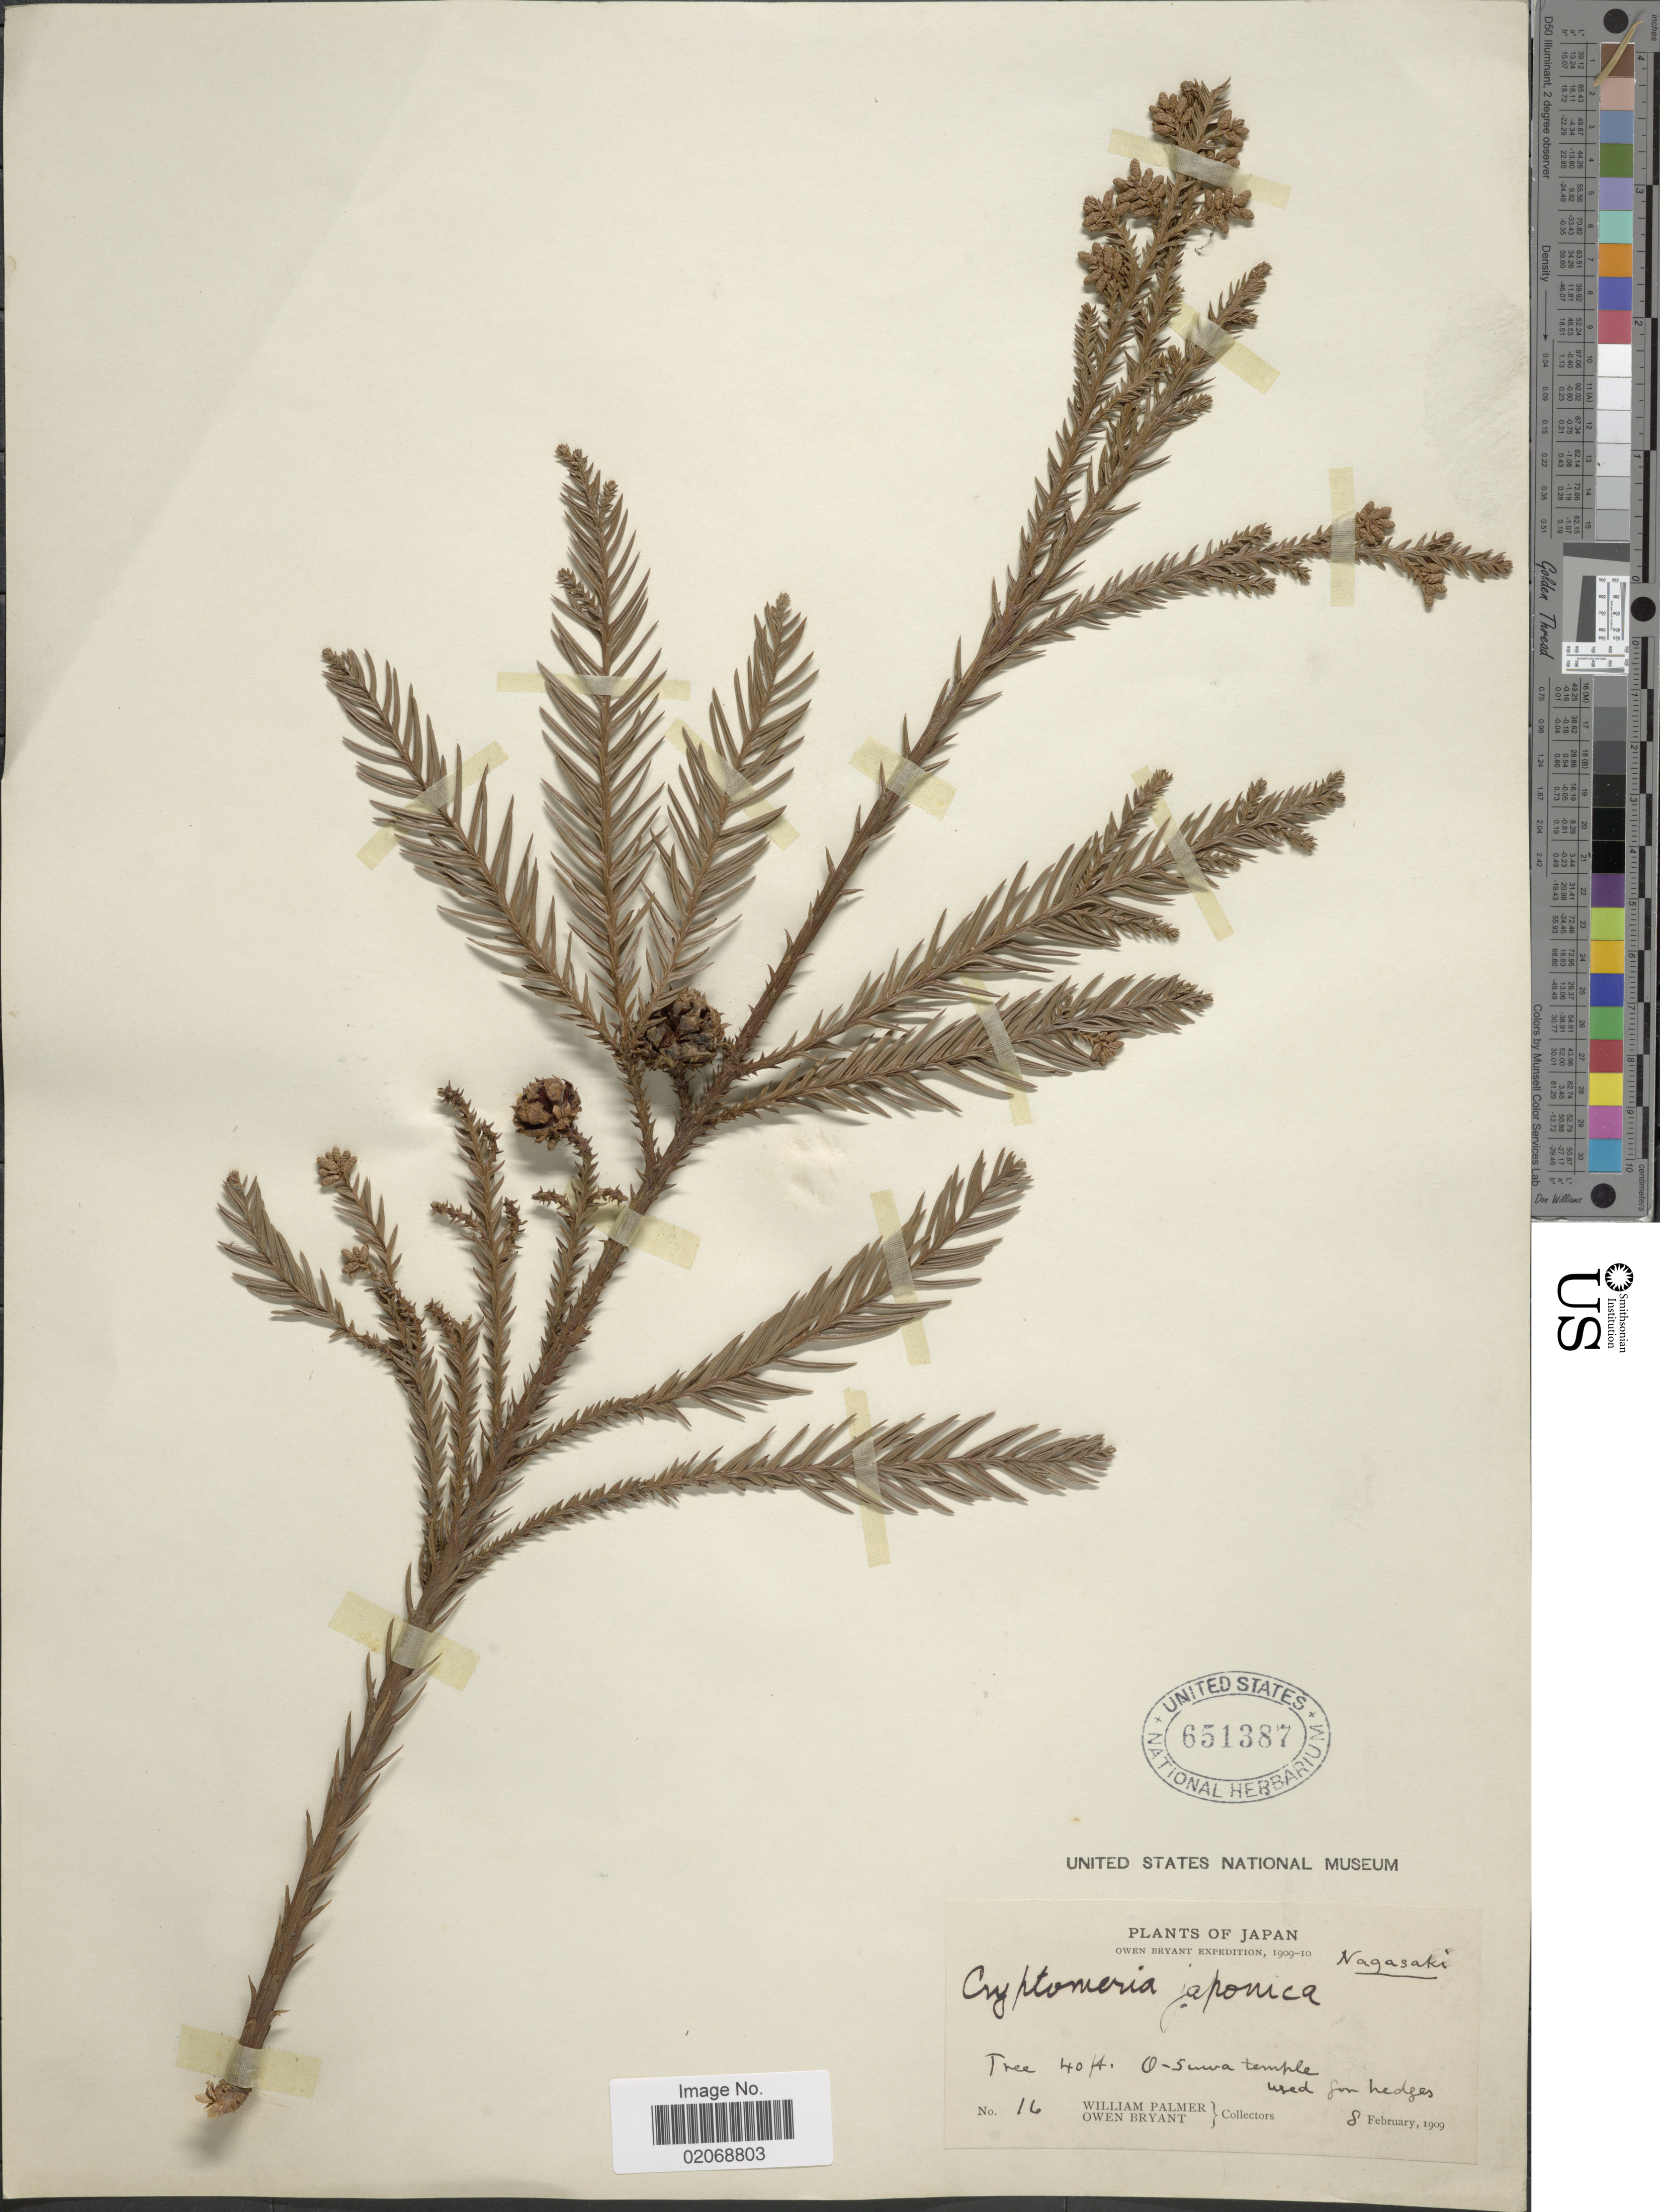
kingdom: Plantae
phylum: Tracheophyta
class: Pinopsida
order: Pinales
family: Cupressaceae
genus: Cryptomeria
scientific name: Cryptomeria japonica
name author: (Thunb. ex L. f.) D. Don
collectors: W. Palmer & O. Bryant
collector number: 16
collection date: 1909-02-08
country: Japan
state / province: Nagasaki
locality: O-Suwa temple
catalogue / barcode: US 651387